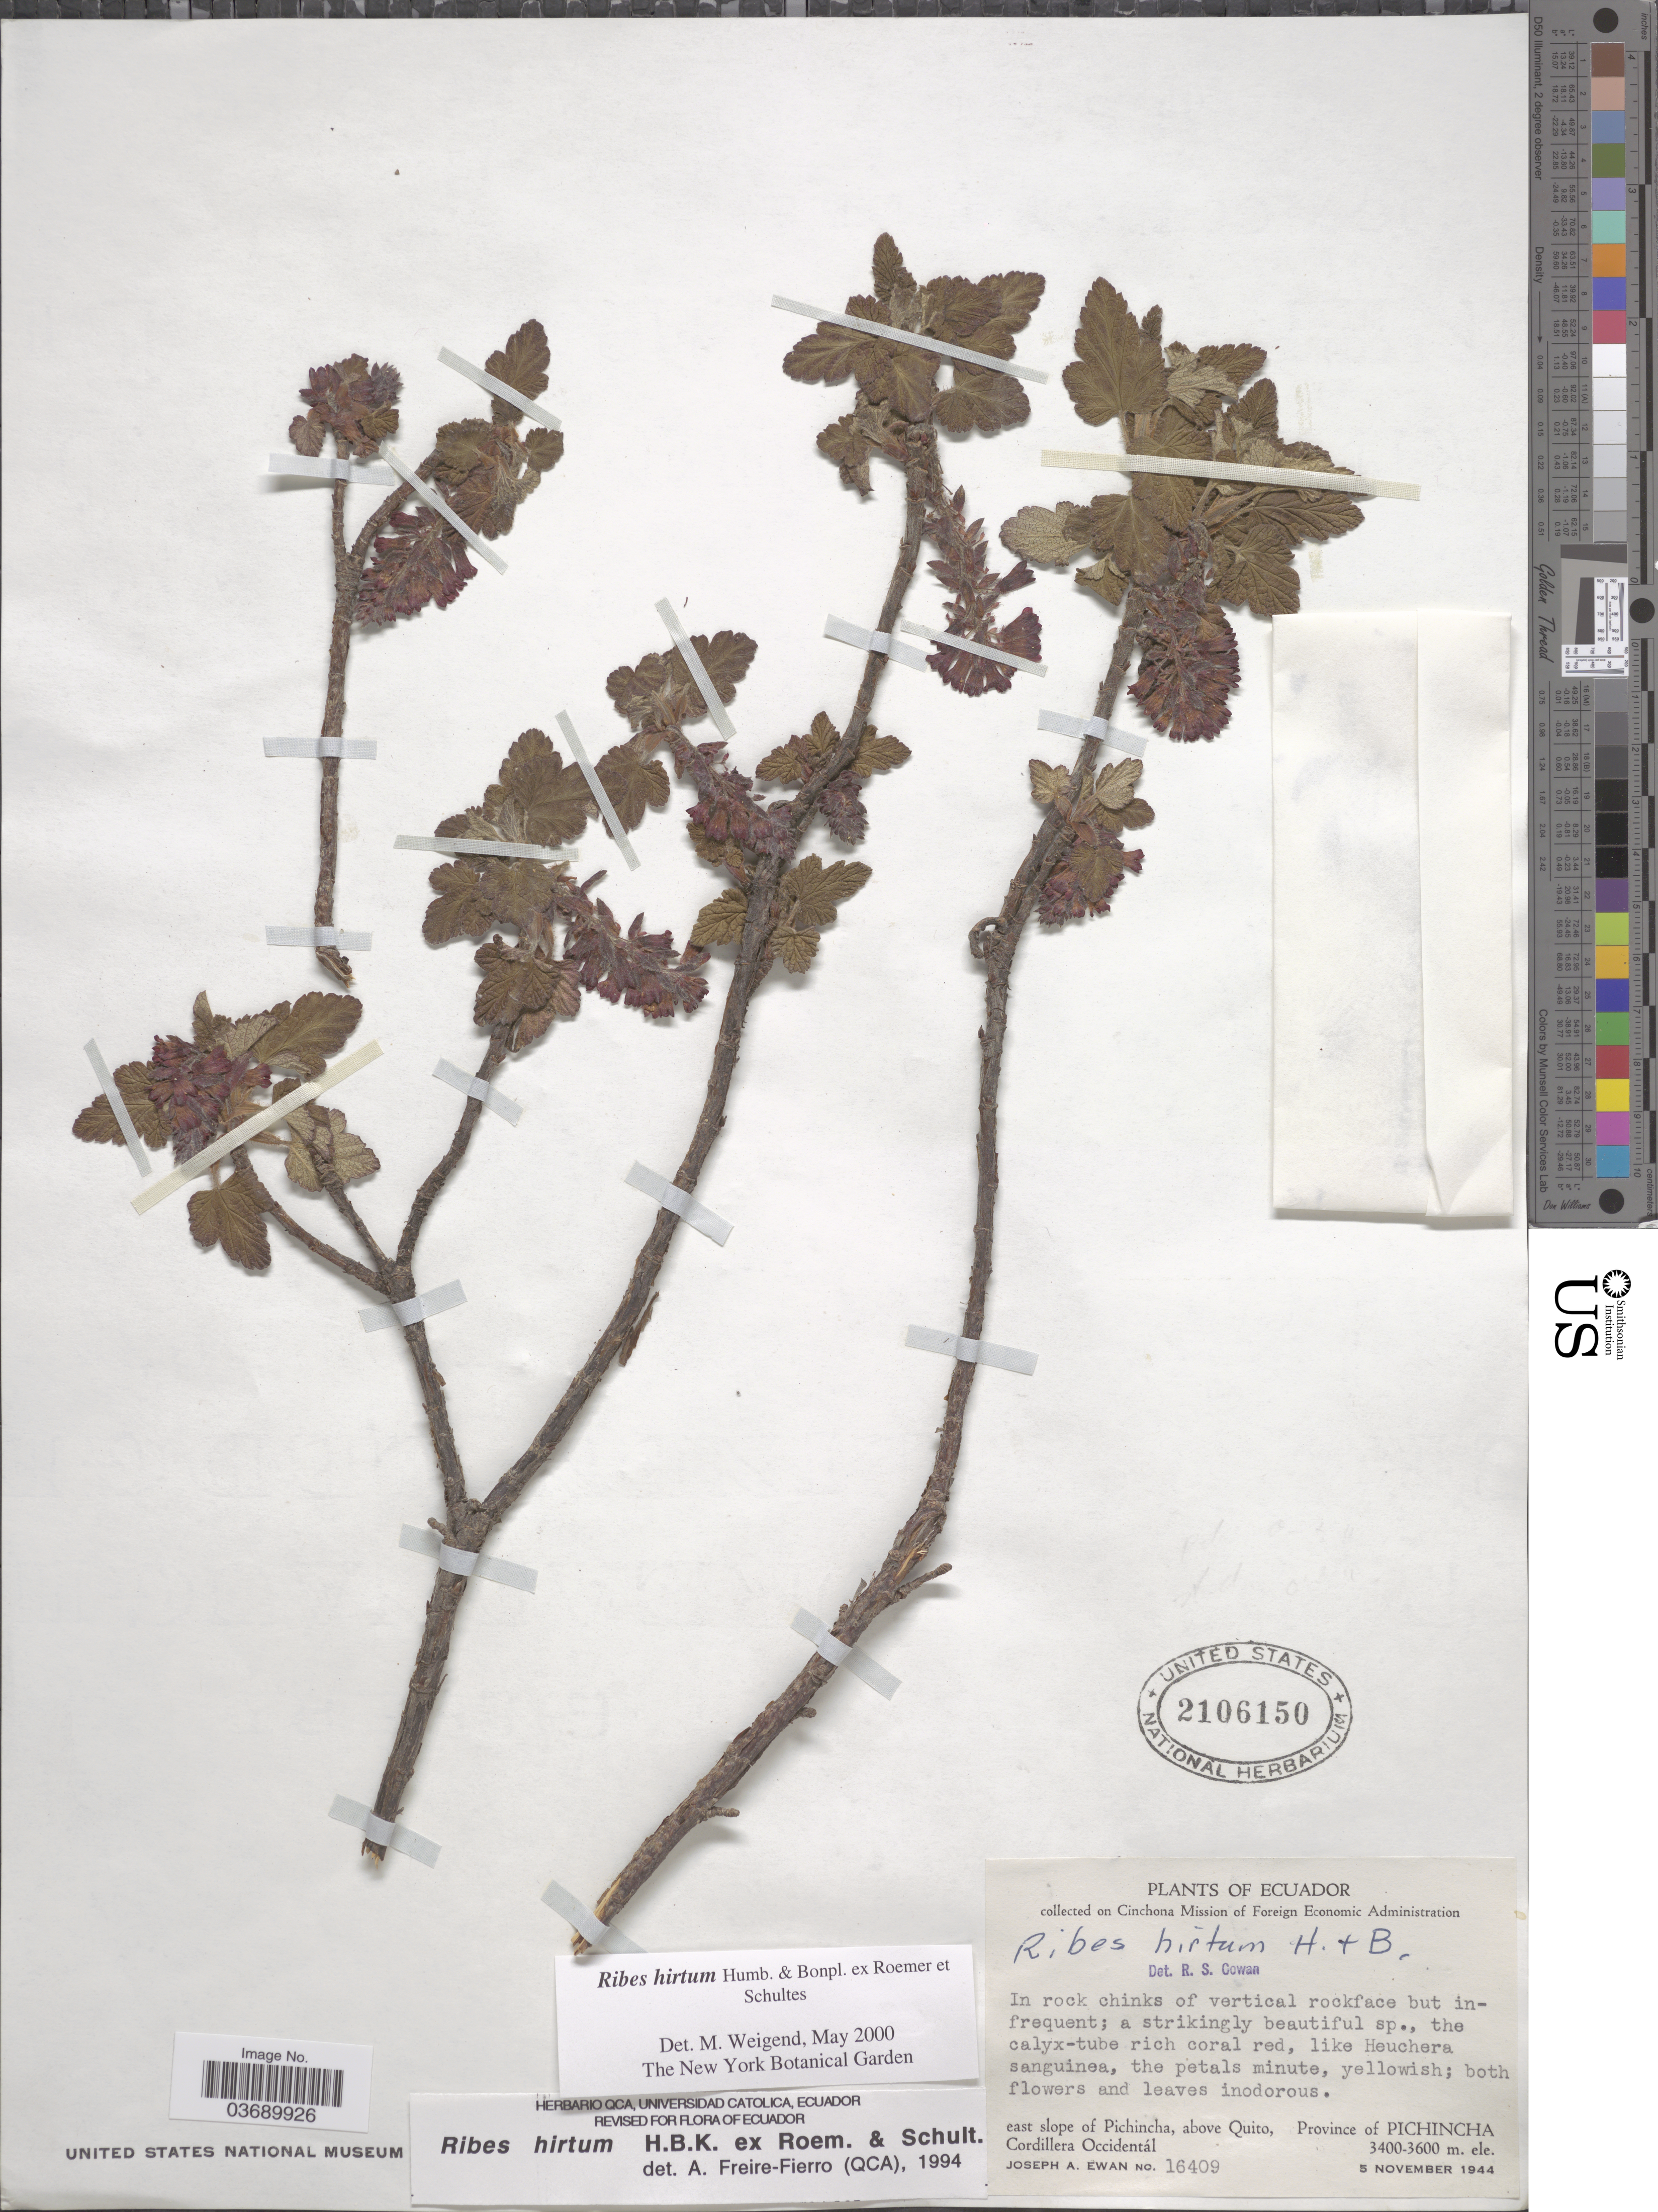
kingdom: Plantae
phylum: Tracheophyta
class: Magnoliopsida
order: Saxifragales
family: Grossulariaceae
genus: Ribes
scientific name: Ribes hirtum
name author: Roem. & Schult.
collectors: J. A. Ewan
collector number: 16409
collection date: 1944-11-05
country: Ecuador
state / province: Pichincha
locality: East slope of Pichincha, above Quito, Cordillera Occidentál.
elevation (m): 3400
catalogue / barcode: US 2106150